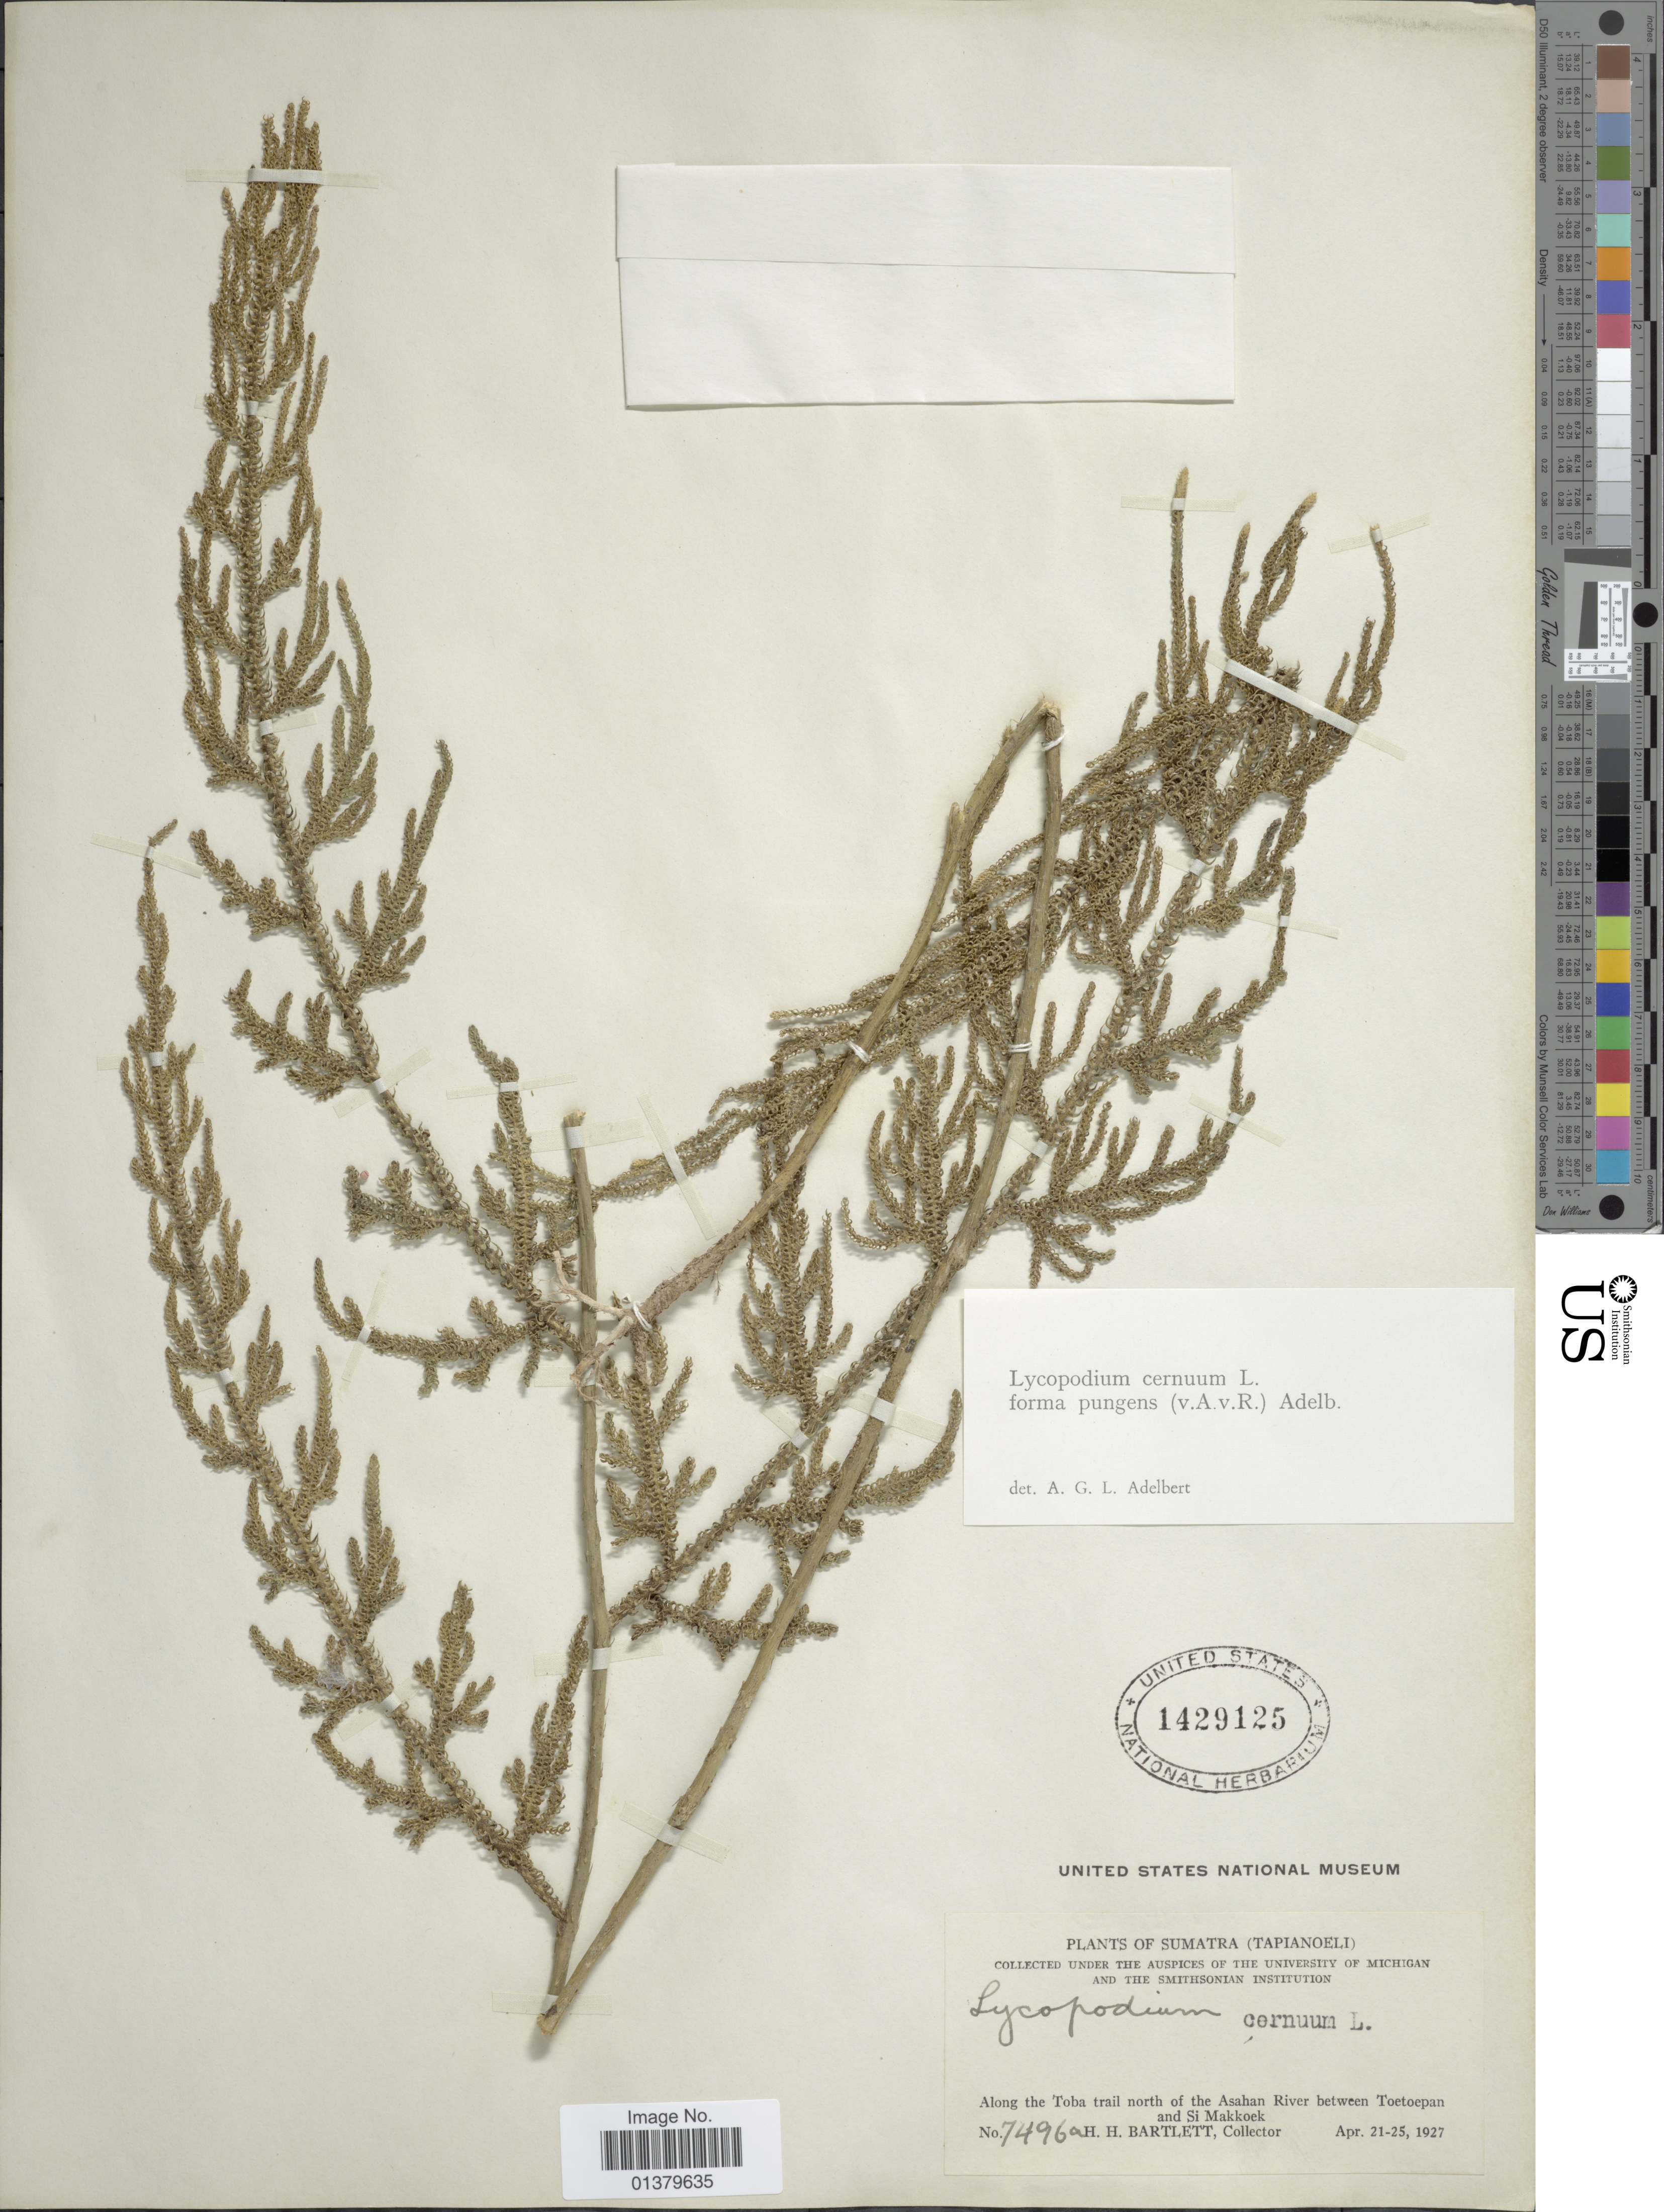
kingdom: Plantae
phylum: Tracheophyta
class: Lycopodiopsida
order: Lycopodiales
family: Lycopodiaceae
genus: Palhinhaea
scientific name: Palhinhaea cernua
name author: (L.) Vasc. & Franco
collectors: H. H. Bartlett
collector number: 7496a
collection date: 1927-04-21/1927-04-25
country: Indonesia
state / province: Sumatra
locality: Tapianoeli, Along the Toba trail north o fthe Asahan River between Toetoepan and Si Makkoek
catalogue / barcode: US 1429125